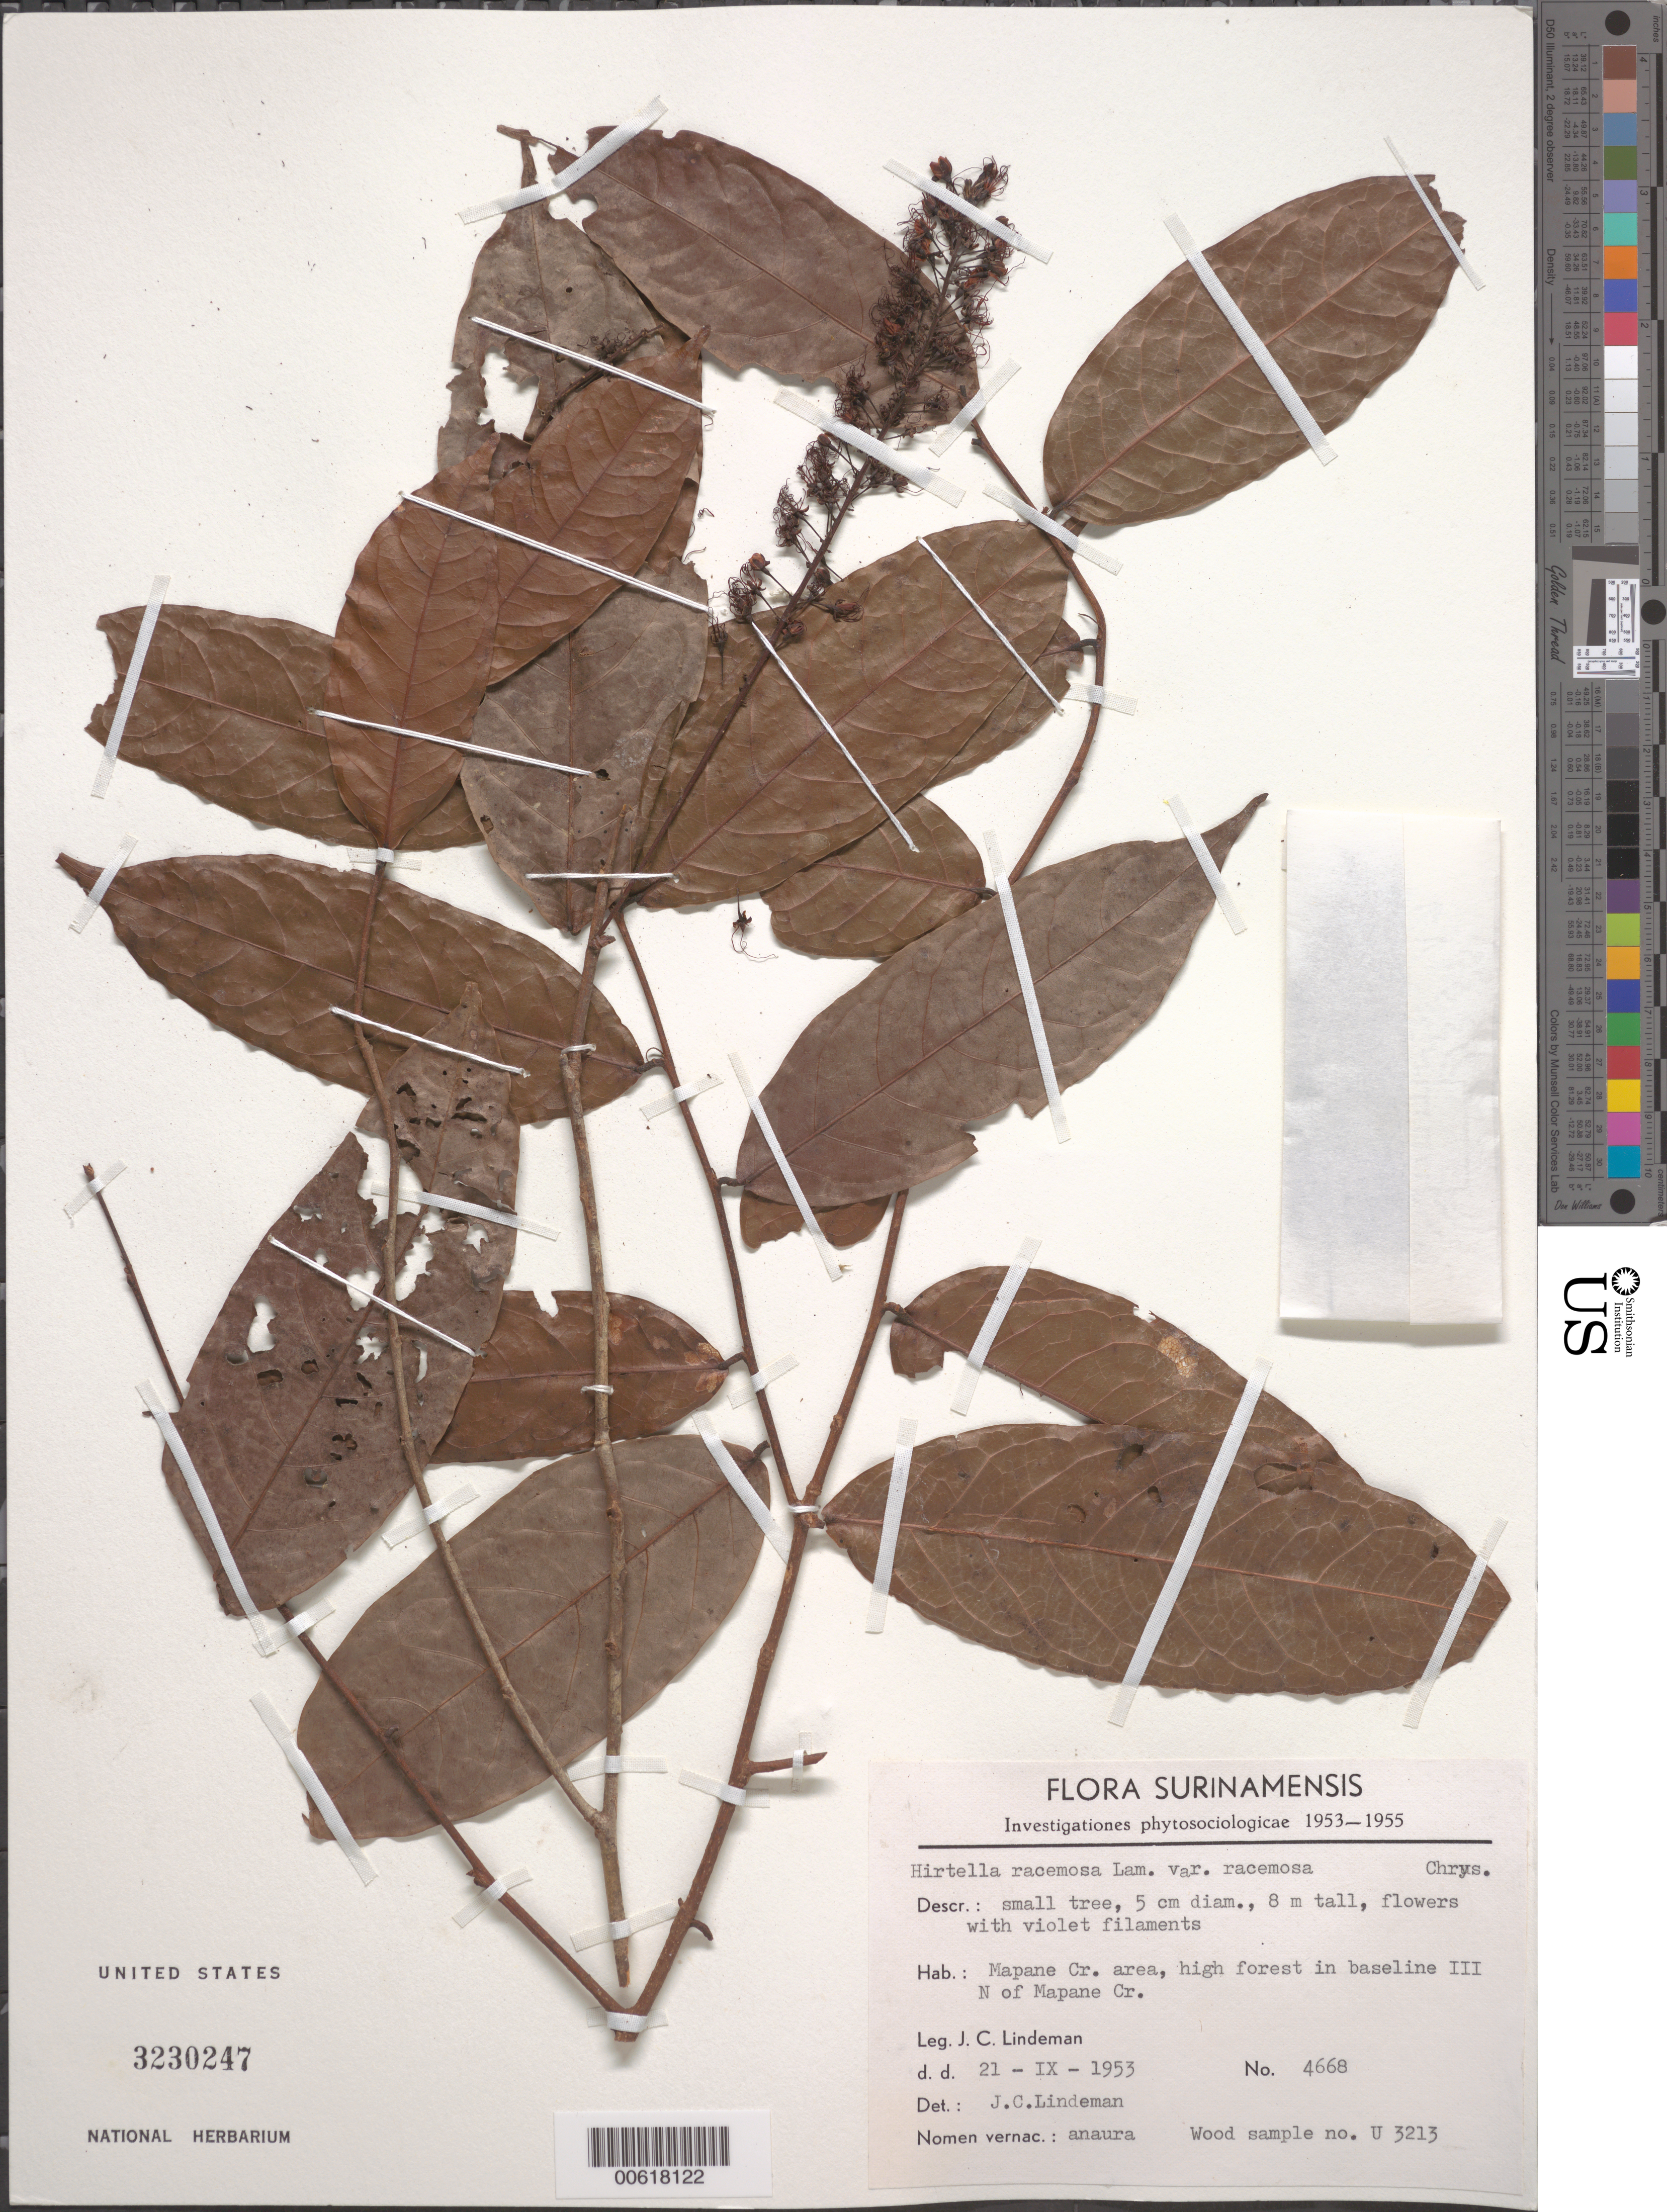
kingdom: Plantae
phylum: Tracheophyta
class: Magnoliopsida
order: Malpighiales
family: Chrysobalanaceae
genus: Hirtella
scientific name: Hirtella racemosa var. racemosa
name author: Lam.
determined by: Lindeman, J. C.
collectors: J. C. Lindeman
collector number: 4668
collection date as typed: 21-Sep-53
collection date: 1953-09-21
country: Suriname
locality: Mapane Kreek area, in baseline III N of Mapane Cr.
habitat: High forest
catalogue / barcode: US 3230247